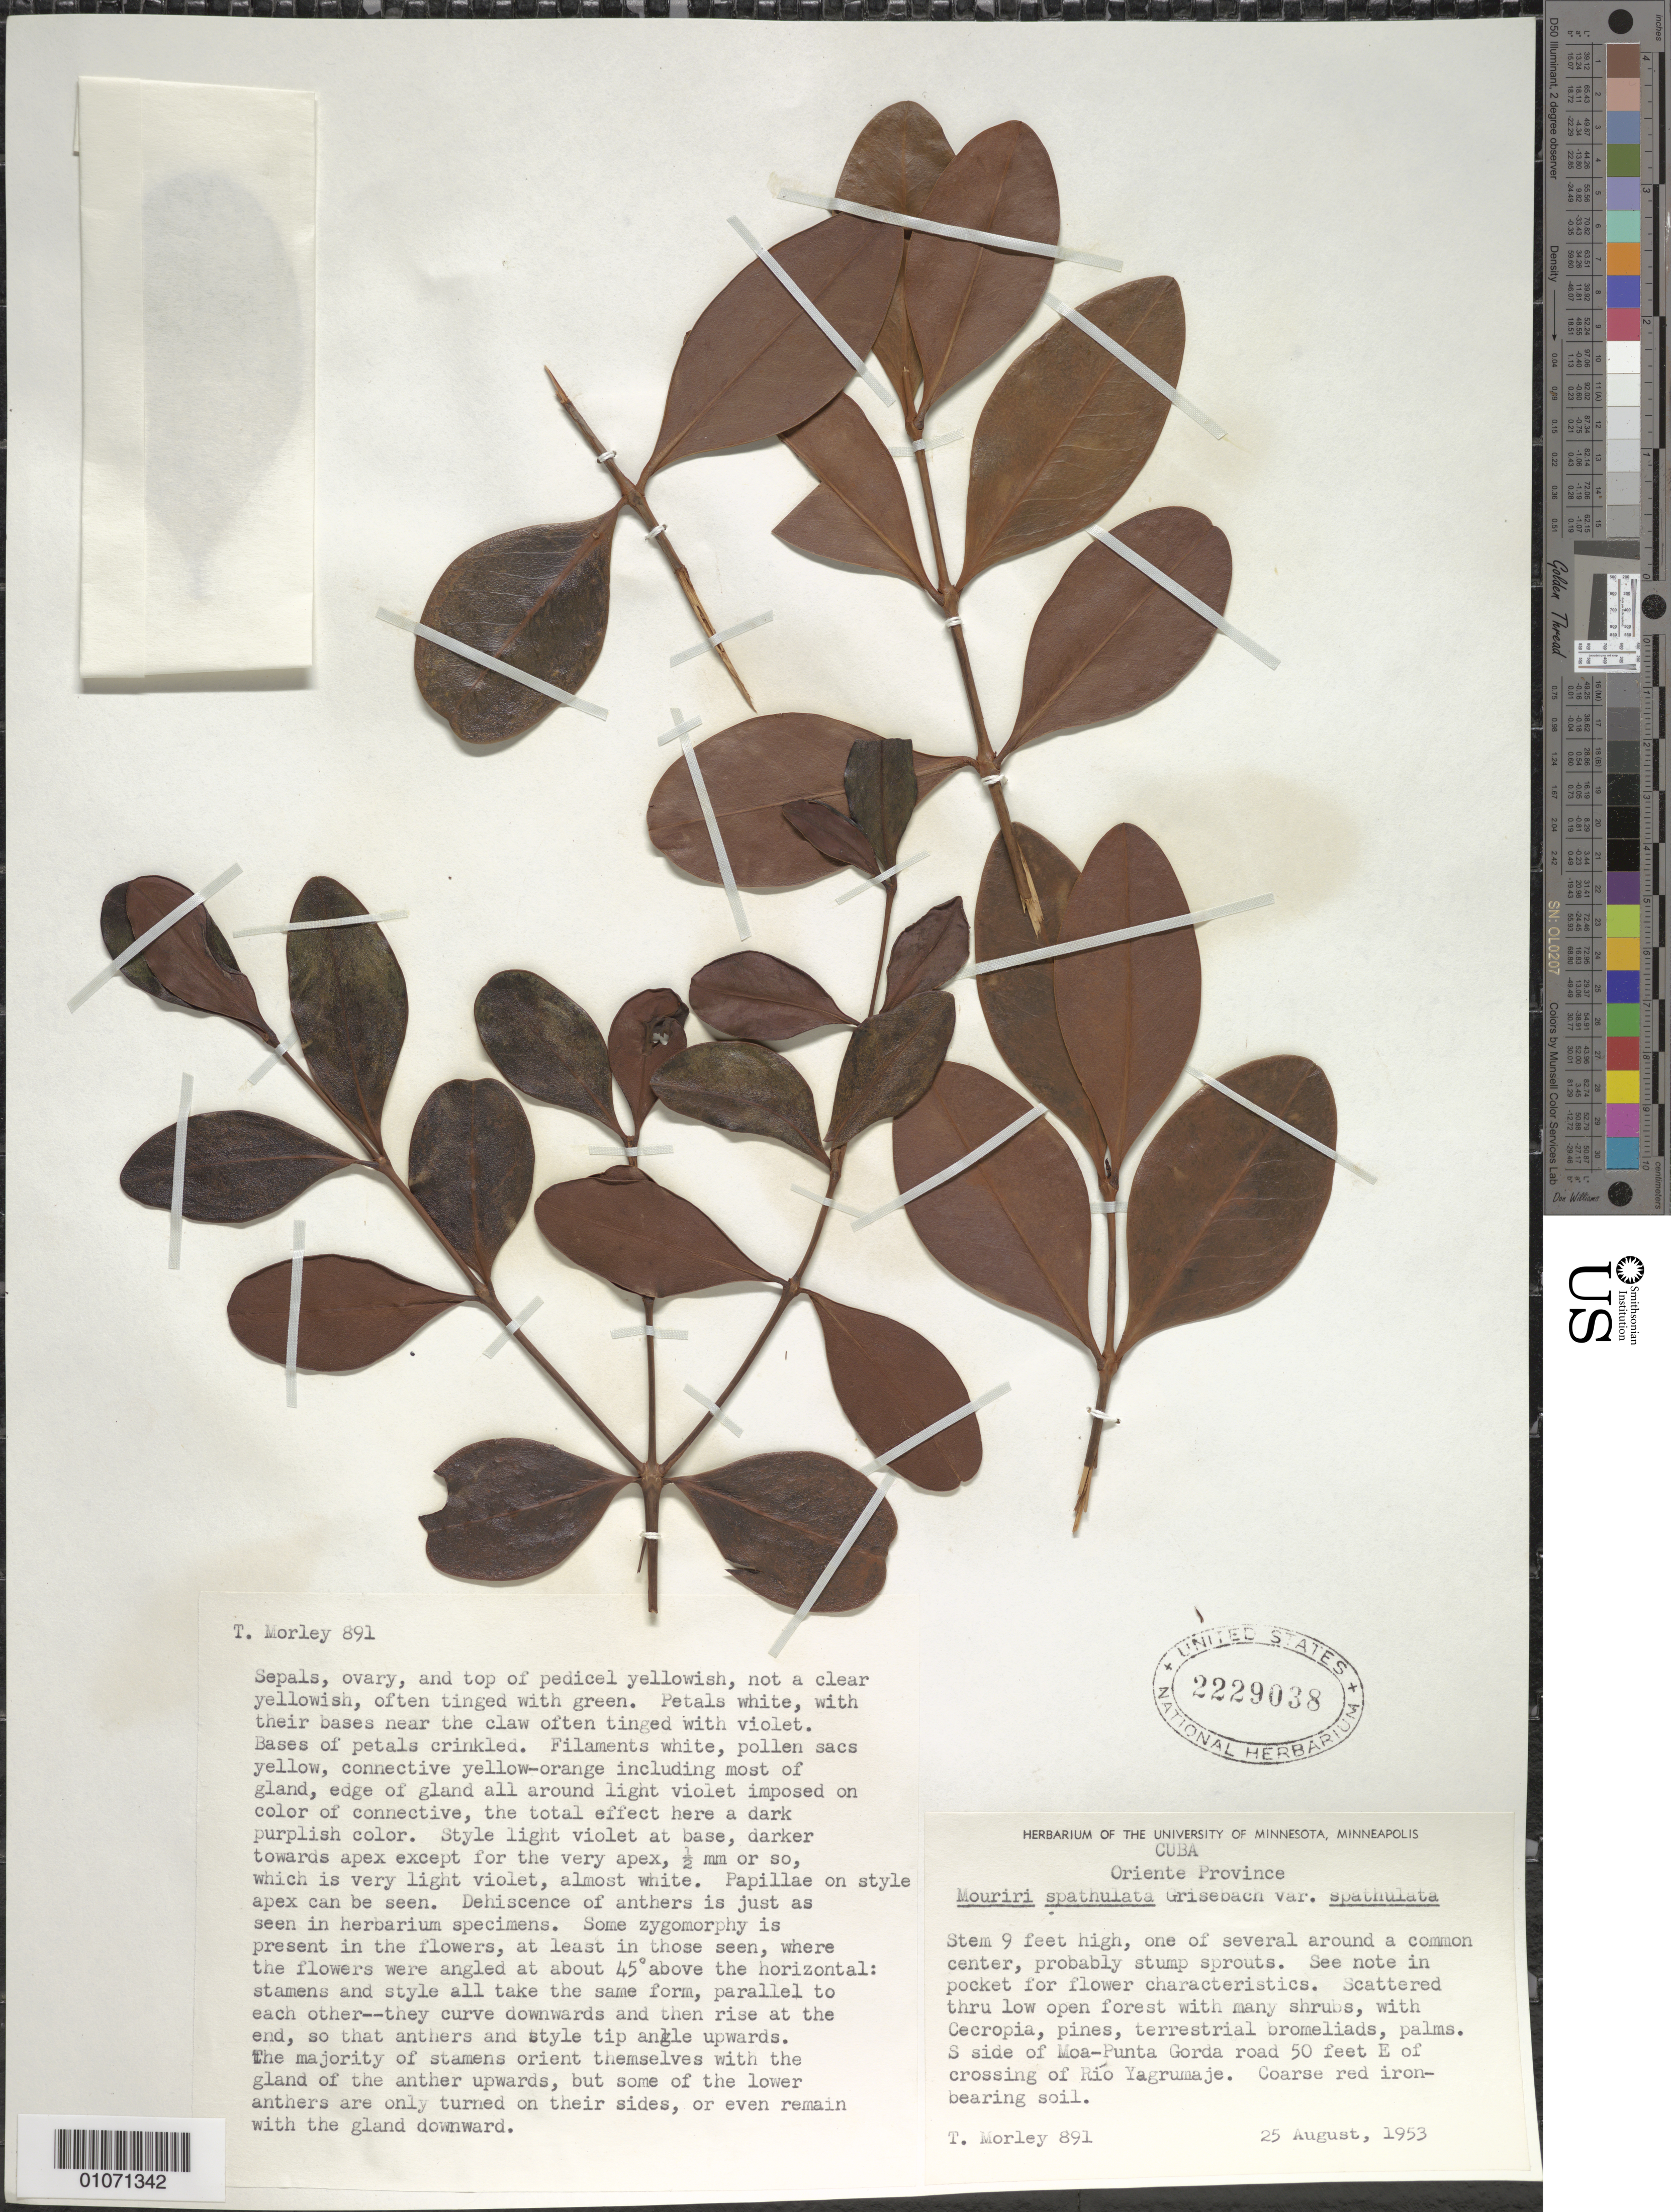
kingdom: Plantae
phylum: Tracheophyta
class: Magnoliopsida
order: Myrtales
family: Melastomataceae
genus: Mouriri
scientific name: Mouriri spathulata var. spathulata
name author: Griseb.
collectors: T. Morley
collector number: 891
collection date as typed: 25 Aug 1953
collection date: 1953-08-25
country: Cuba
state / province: Holguín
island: Cuba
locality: Moa-Punta Gorda road, S side, 50 feet E of crossing of Río Yagrumaje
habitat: Scattered through low open forest with many shrubs, with Cecropia, pines, terrestrial bromeliads, palms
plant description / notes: Bases of petals crinkled. Filaments white, pollen sacs yellow, connective yellow-orange including most of gland, edge of gland all around light violet imposed on color of connective, the total effect here a dark purplish color. Style light violet at base; More floral description on label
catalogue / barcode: US 2229038